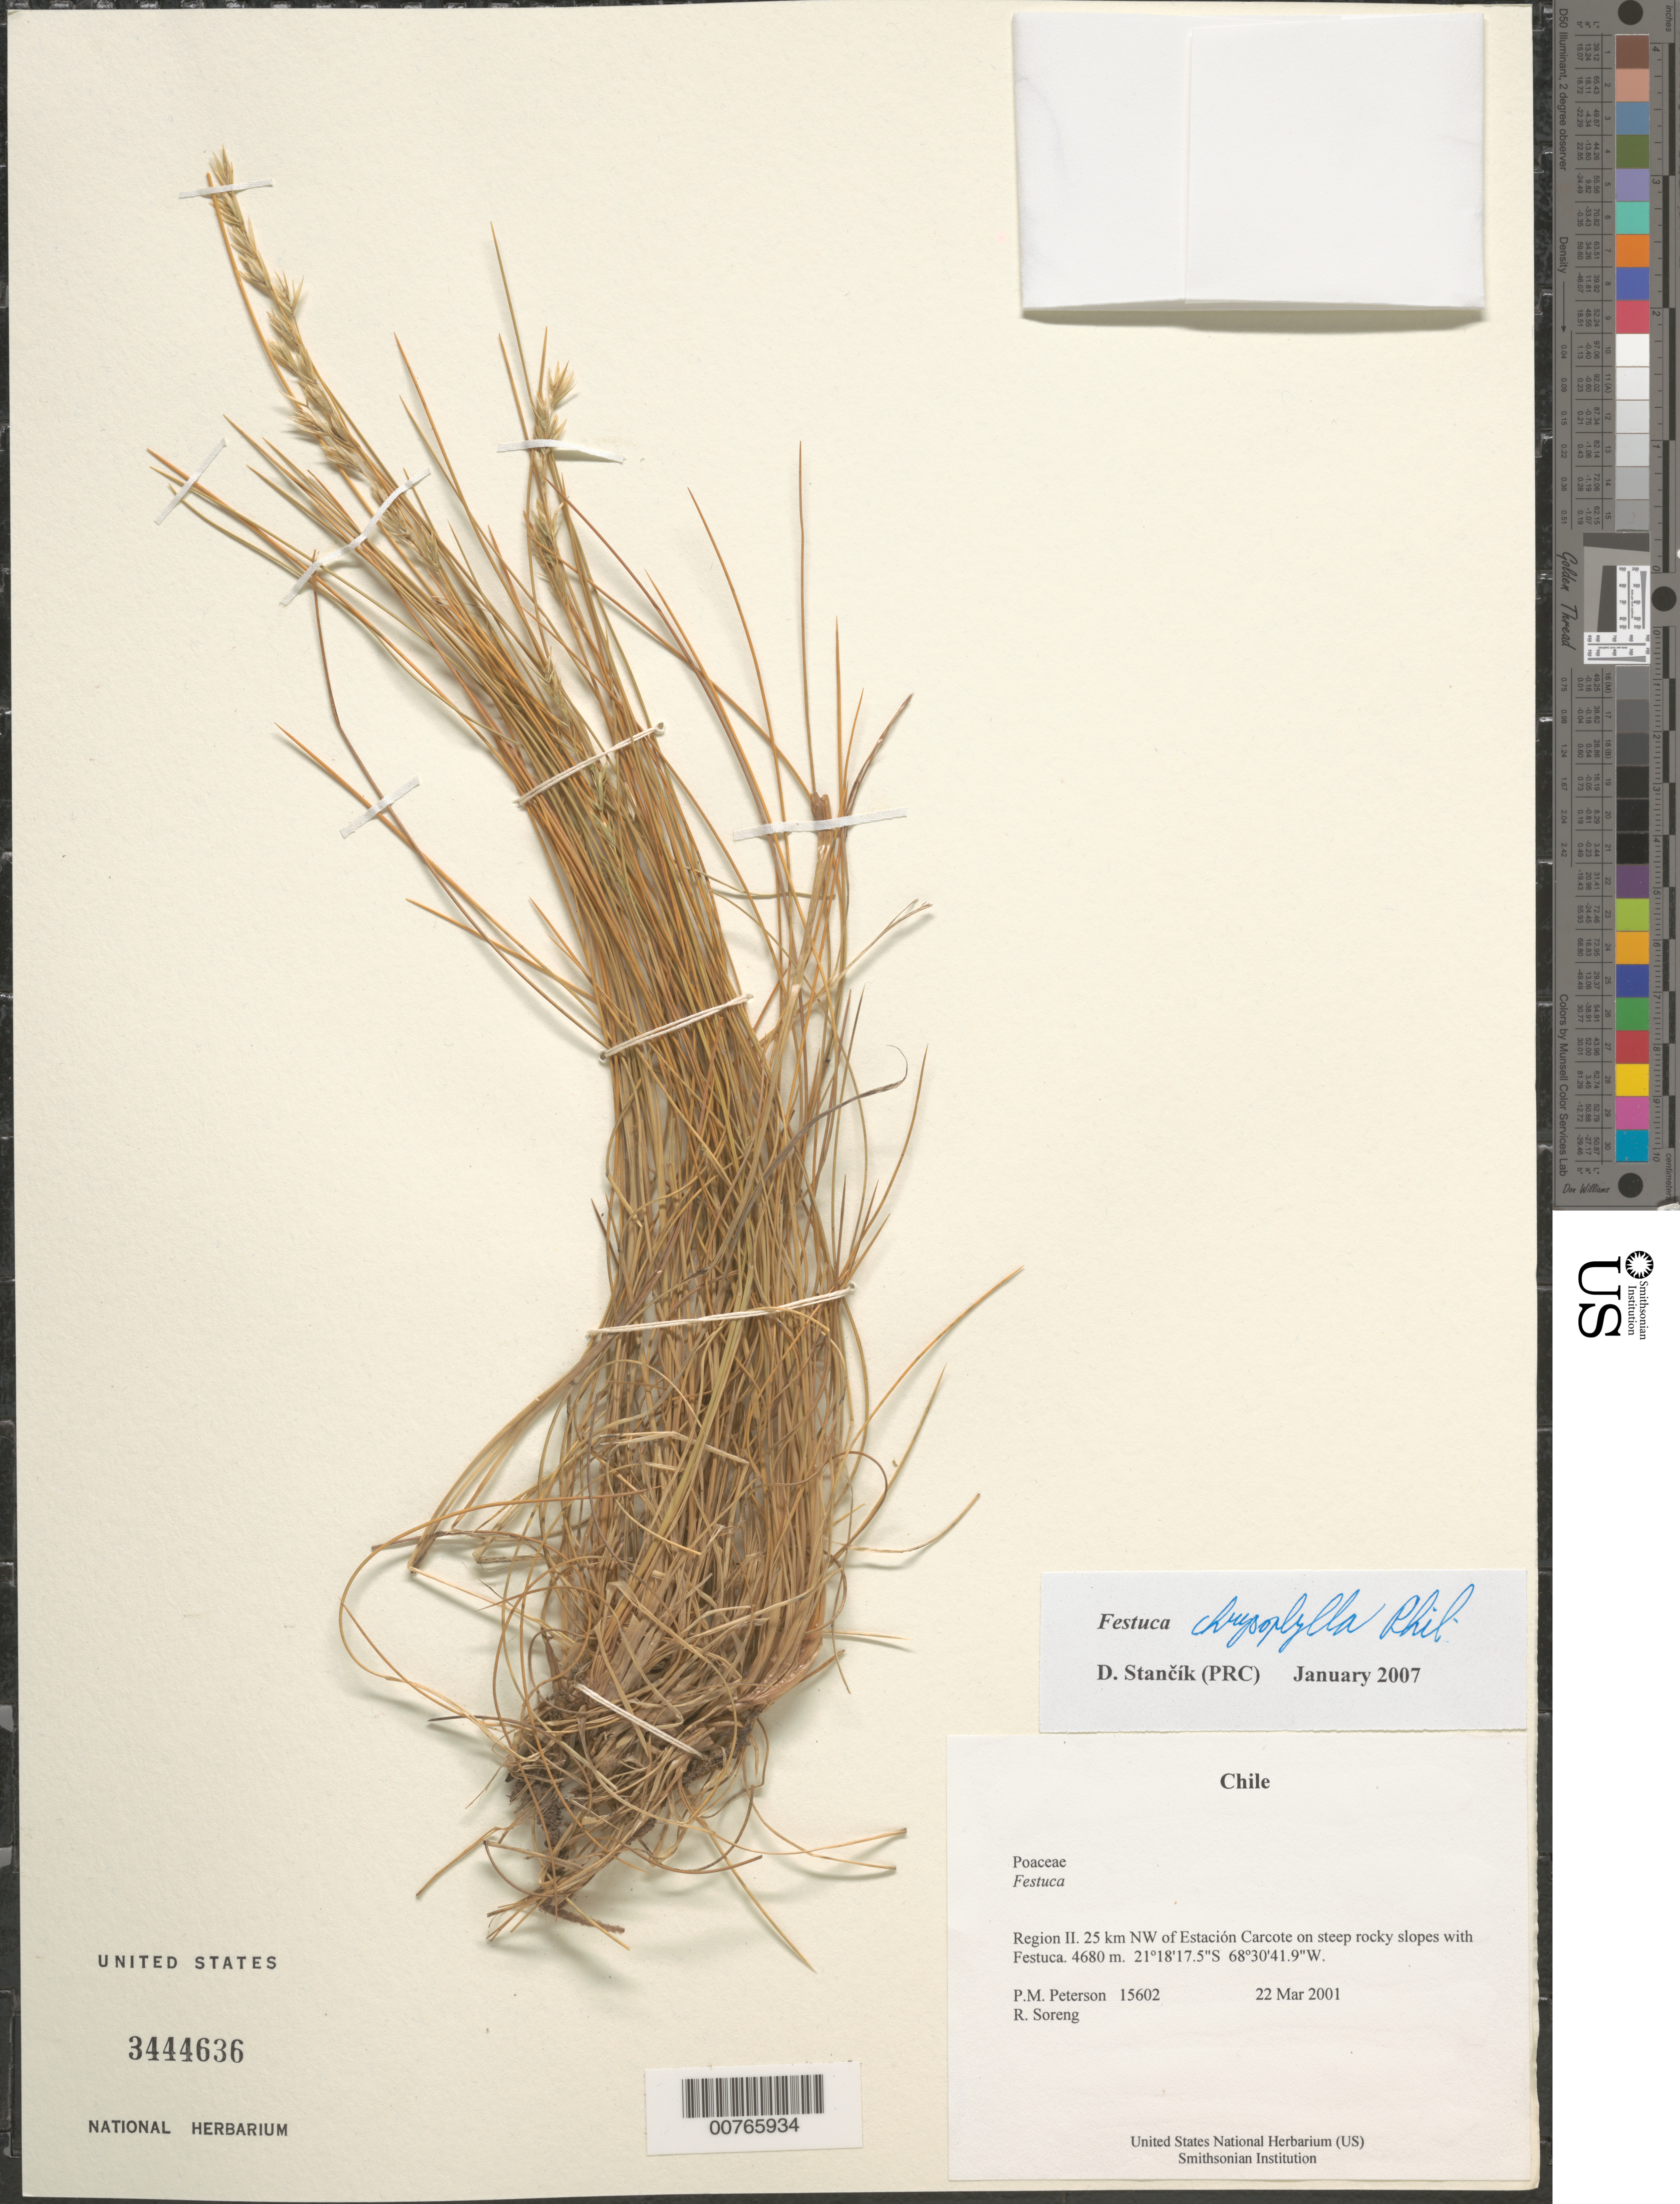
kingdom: Plantae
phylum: Tracheophyta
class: Liliopsida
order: Poales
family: Poaceae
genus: Festuca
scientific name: Festuca chrysophylla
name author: Phil.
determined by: Stancik, D.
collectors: P. M. Peterson & R. J. Soreng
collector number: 15602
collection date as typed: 22 Mar 2001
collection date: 2001-03-22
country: Chile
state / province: Antofagasta (II)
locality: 25 km NW of Estación Carcote on steep rocky slopes with Festuca.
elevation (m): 4680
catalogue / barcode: US 3444636